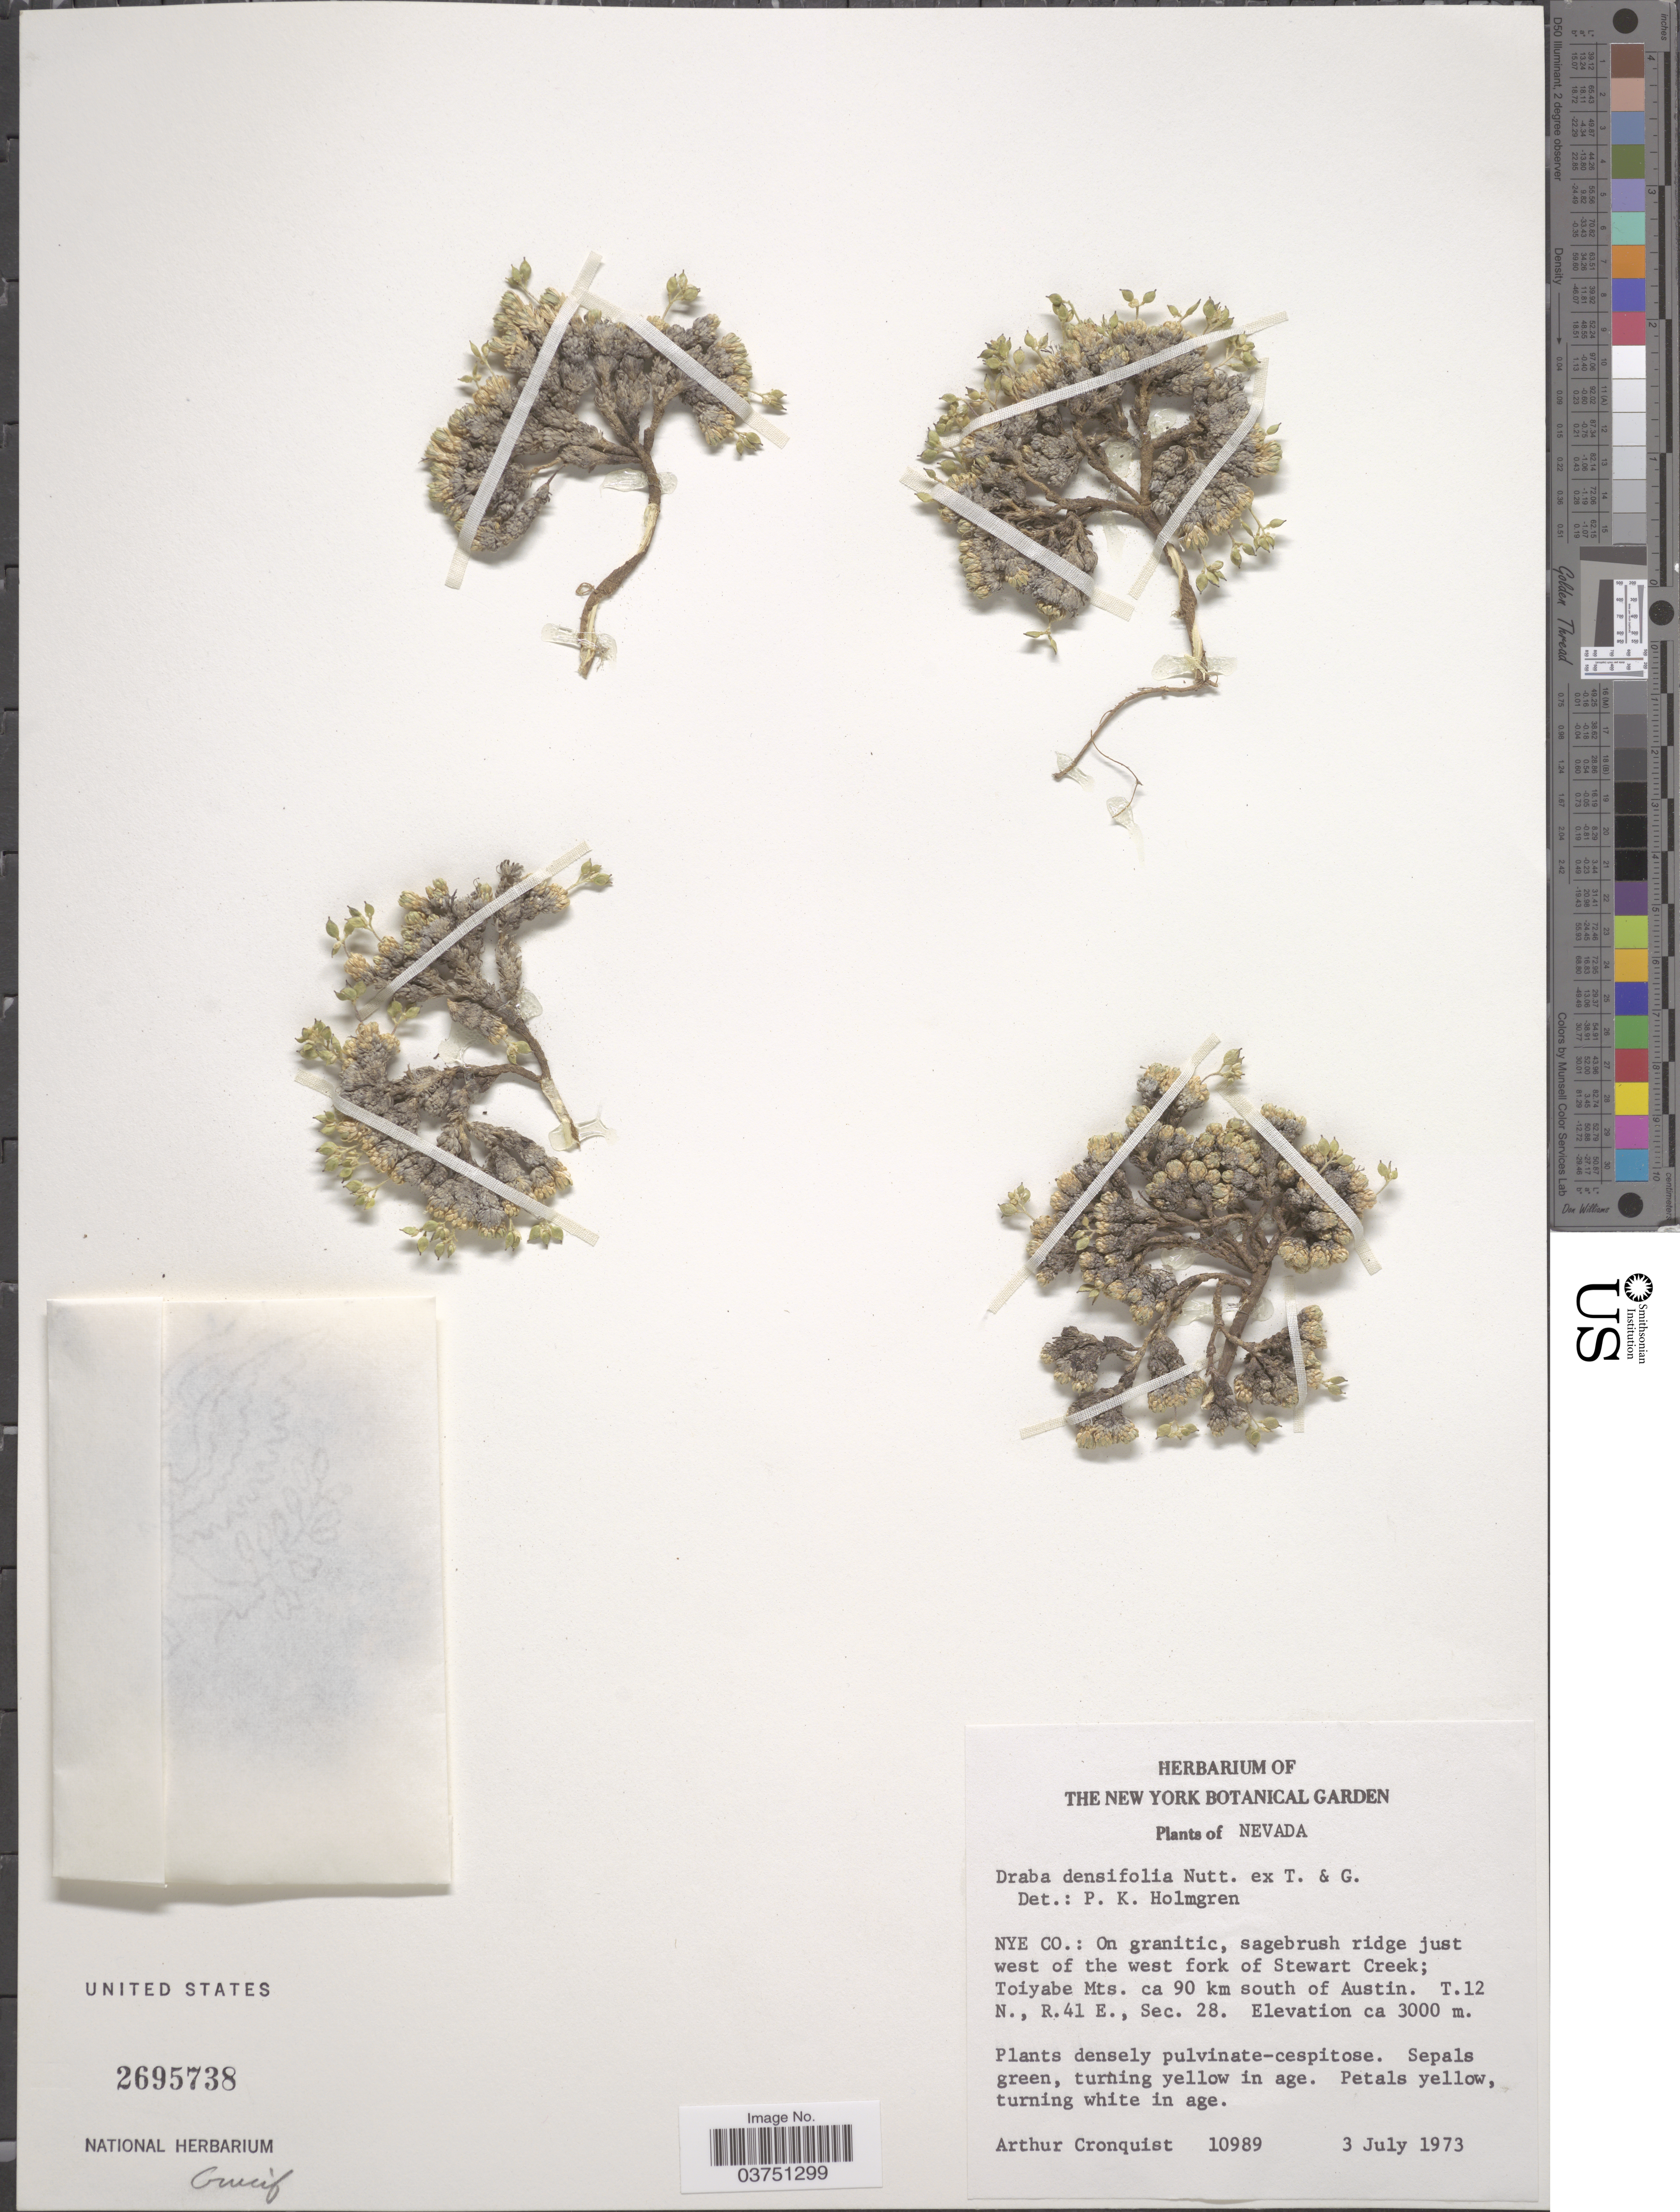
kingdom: Plantae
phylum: Tracheophyta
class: Magnoliopsida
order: Brassicales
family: Brassicaceae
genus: Draba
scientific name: Draba densifolia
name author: Nutt.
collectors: A. J. Cronquist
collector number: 10989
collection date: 1973-07-03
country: United States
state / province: Nevada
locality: Nye Co.: On granitic, sagebrush ridge just west of west fork of Steward Creek; Toiyabe Mts. ca 90 km south of Austin. T.12 N., R.41E., Sec. 28.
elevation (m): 3000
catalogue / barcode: US 2695738